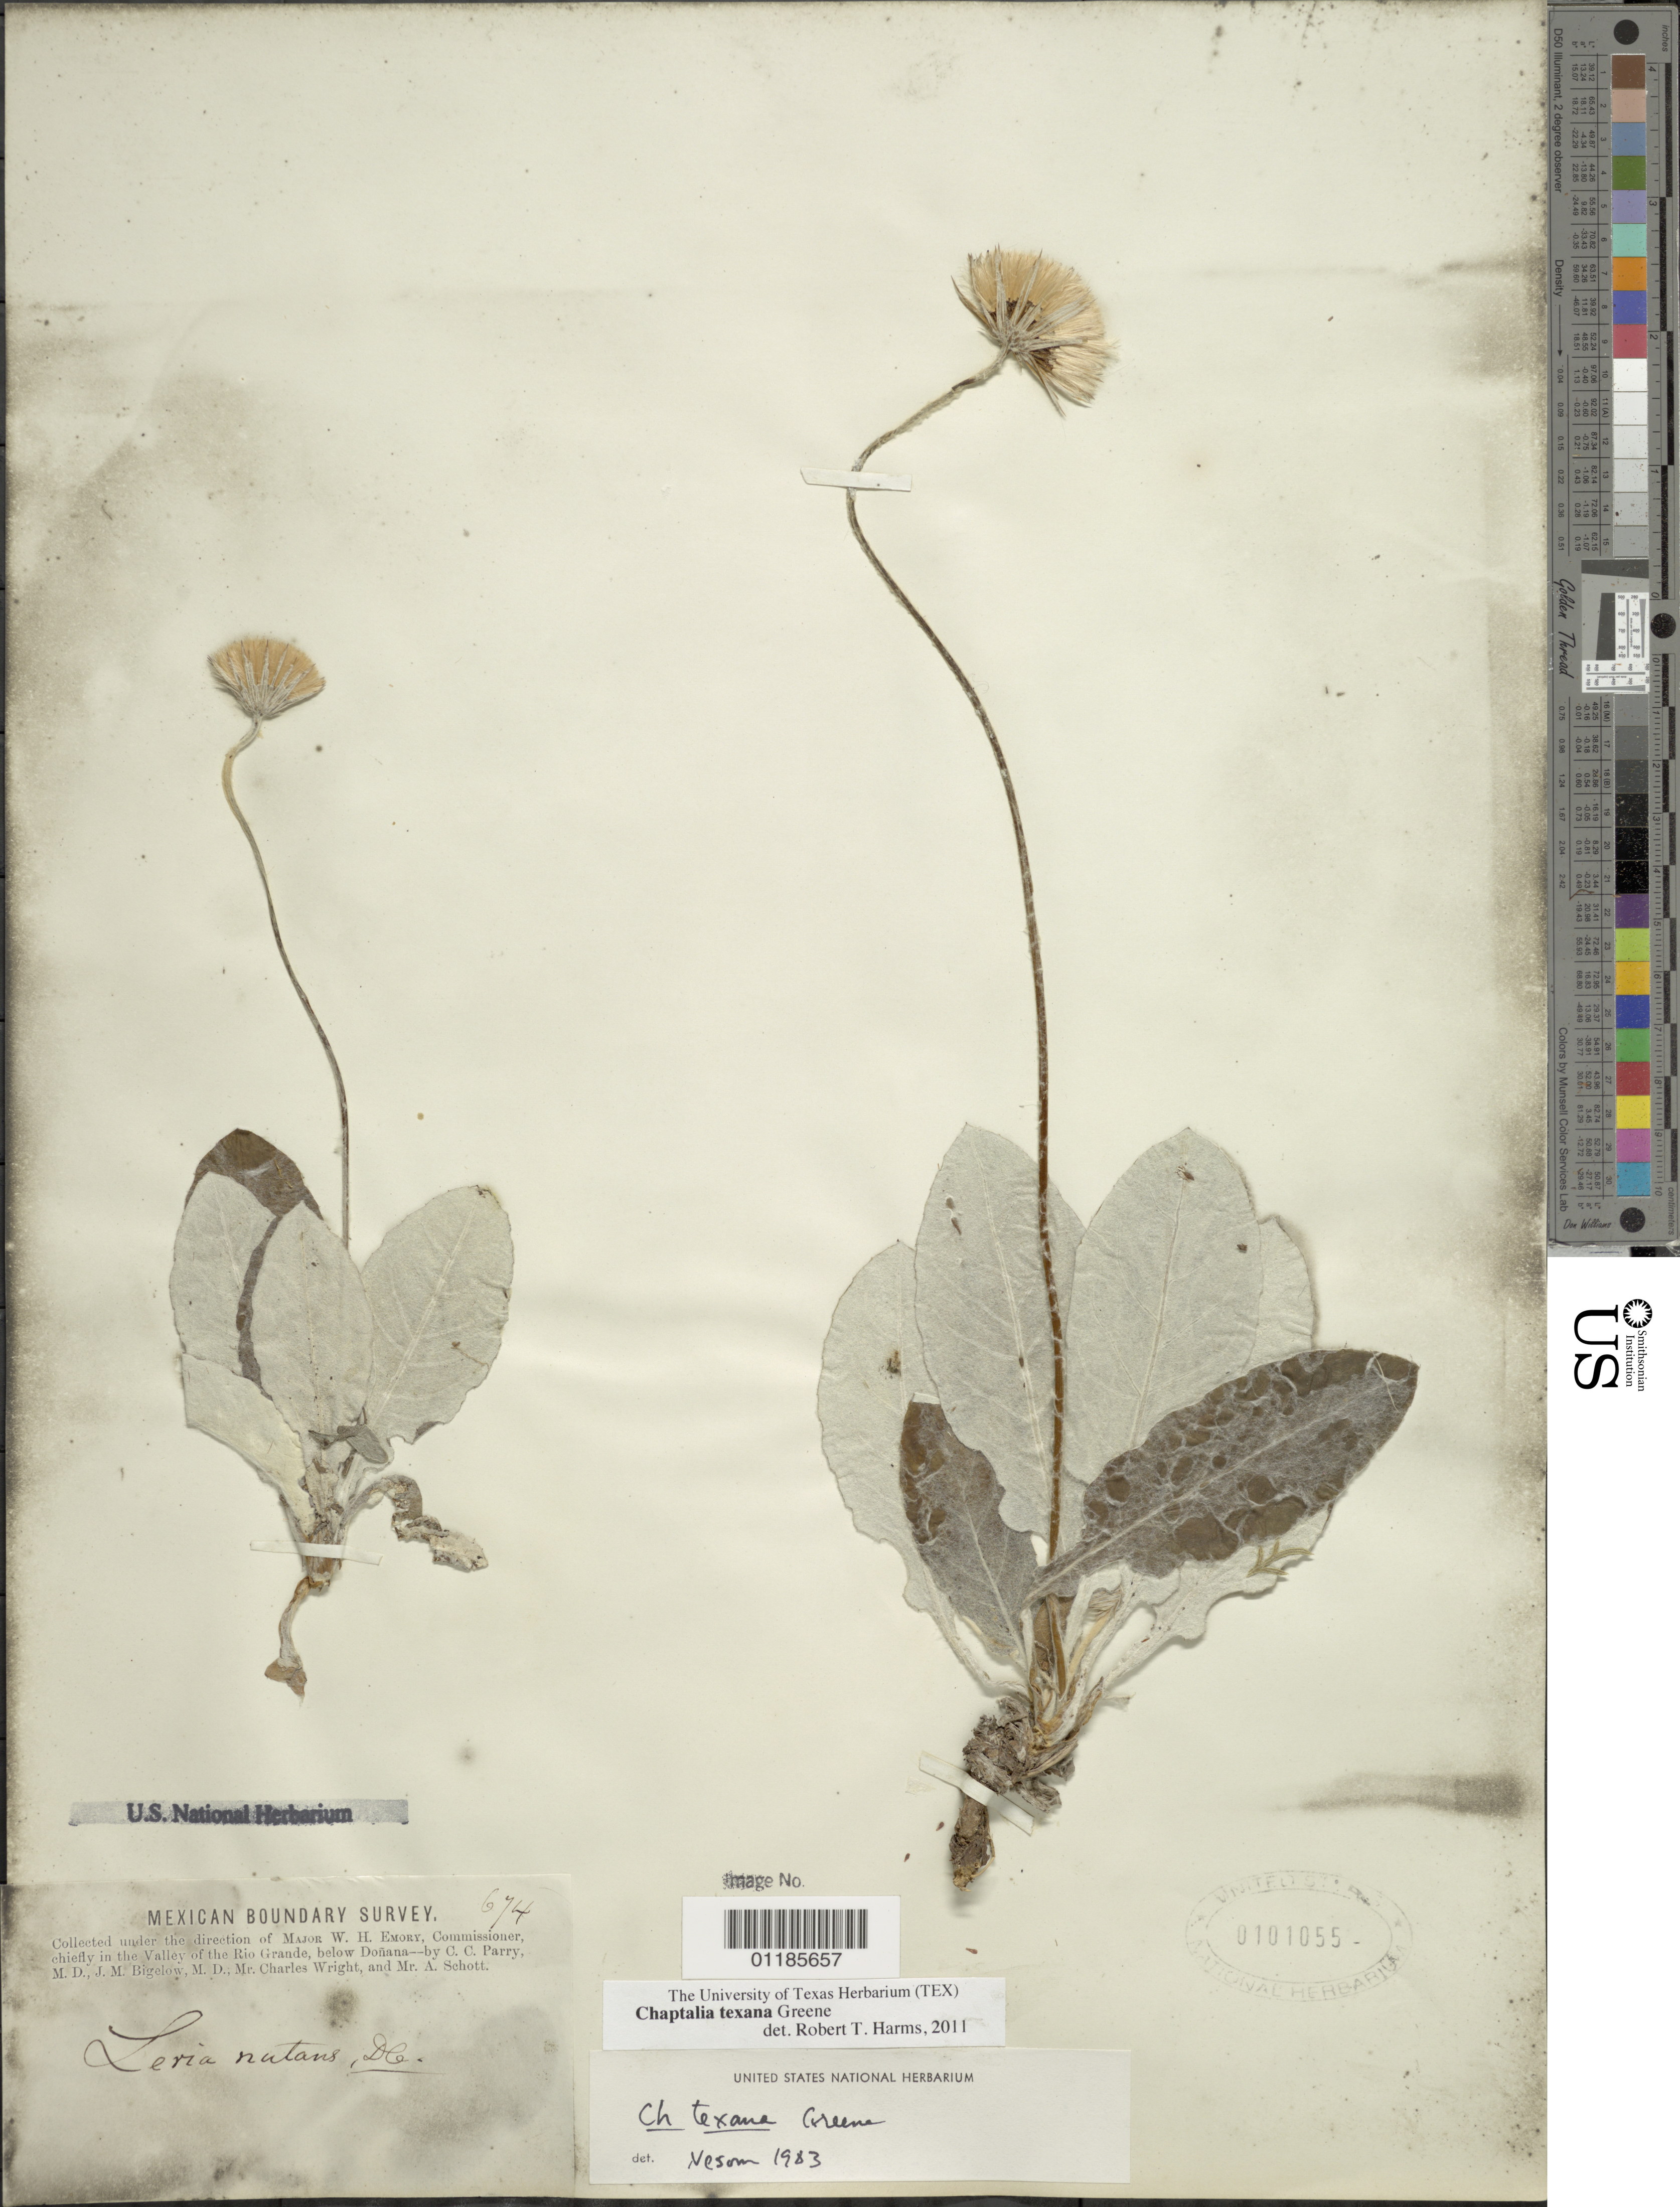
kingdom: Plantae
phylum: Tracheophyta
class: Magnoliopsida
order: Asterales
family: Asteraceae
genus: Chaptalia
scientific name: Chaptalia texana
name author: Greene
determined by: Harms, R. T.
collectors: C. C. Parry, J. M. Bigelow, C. Wright & A. C. V. Schott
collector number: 647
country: United States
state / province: New Mexico / Texas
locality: Valley of the Rio Grande, below Doñana.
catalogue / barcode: US 101055